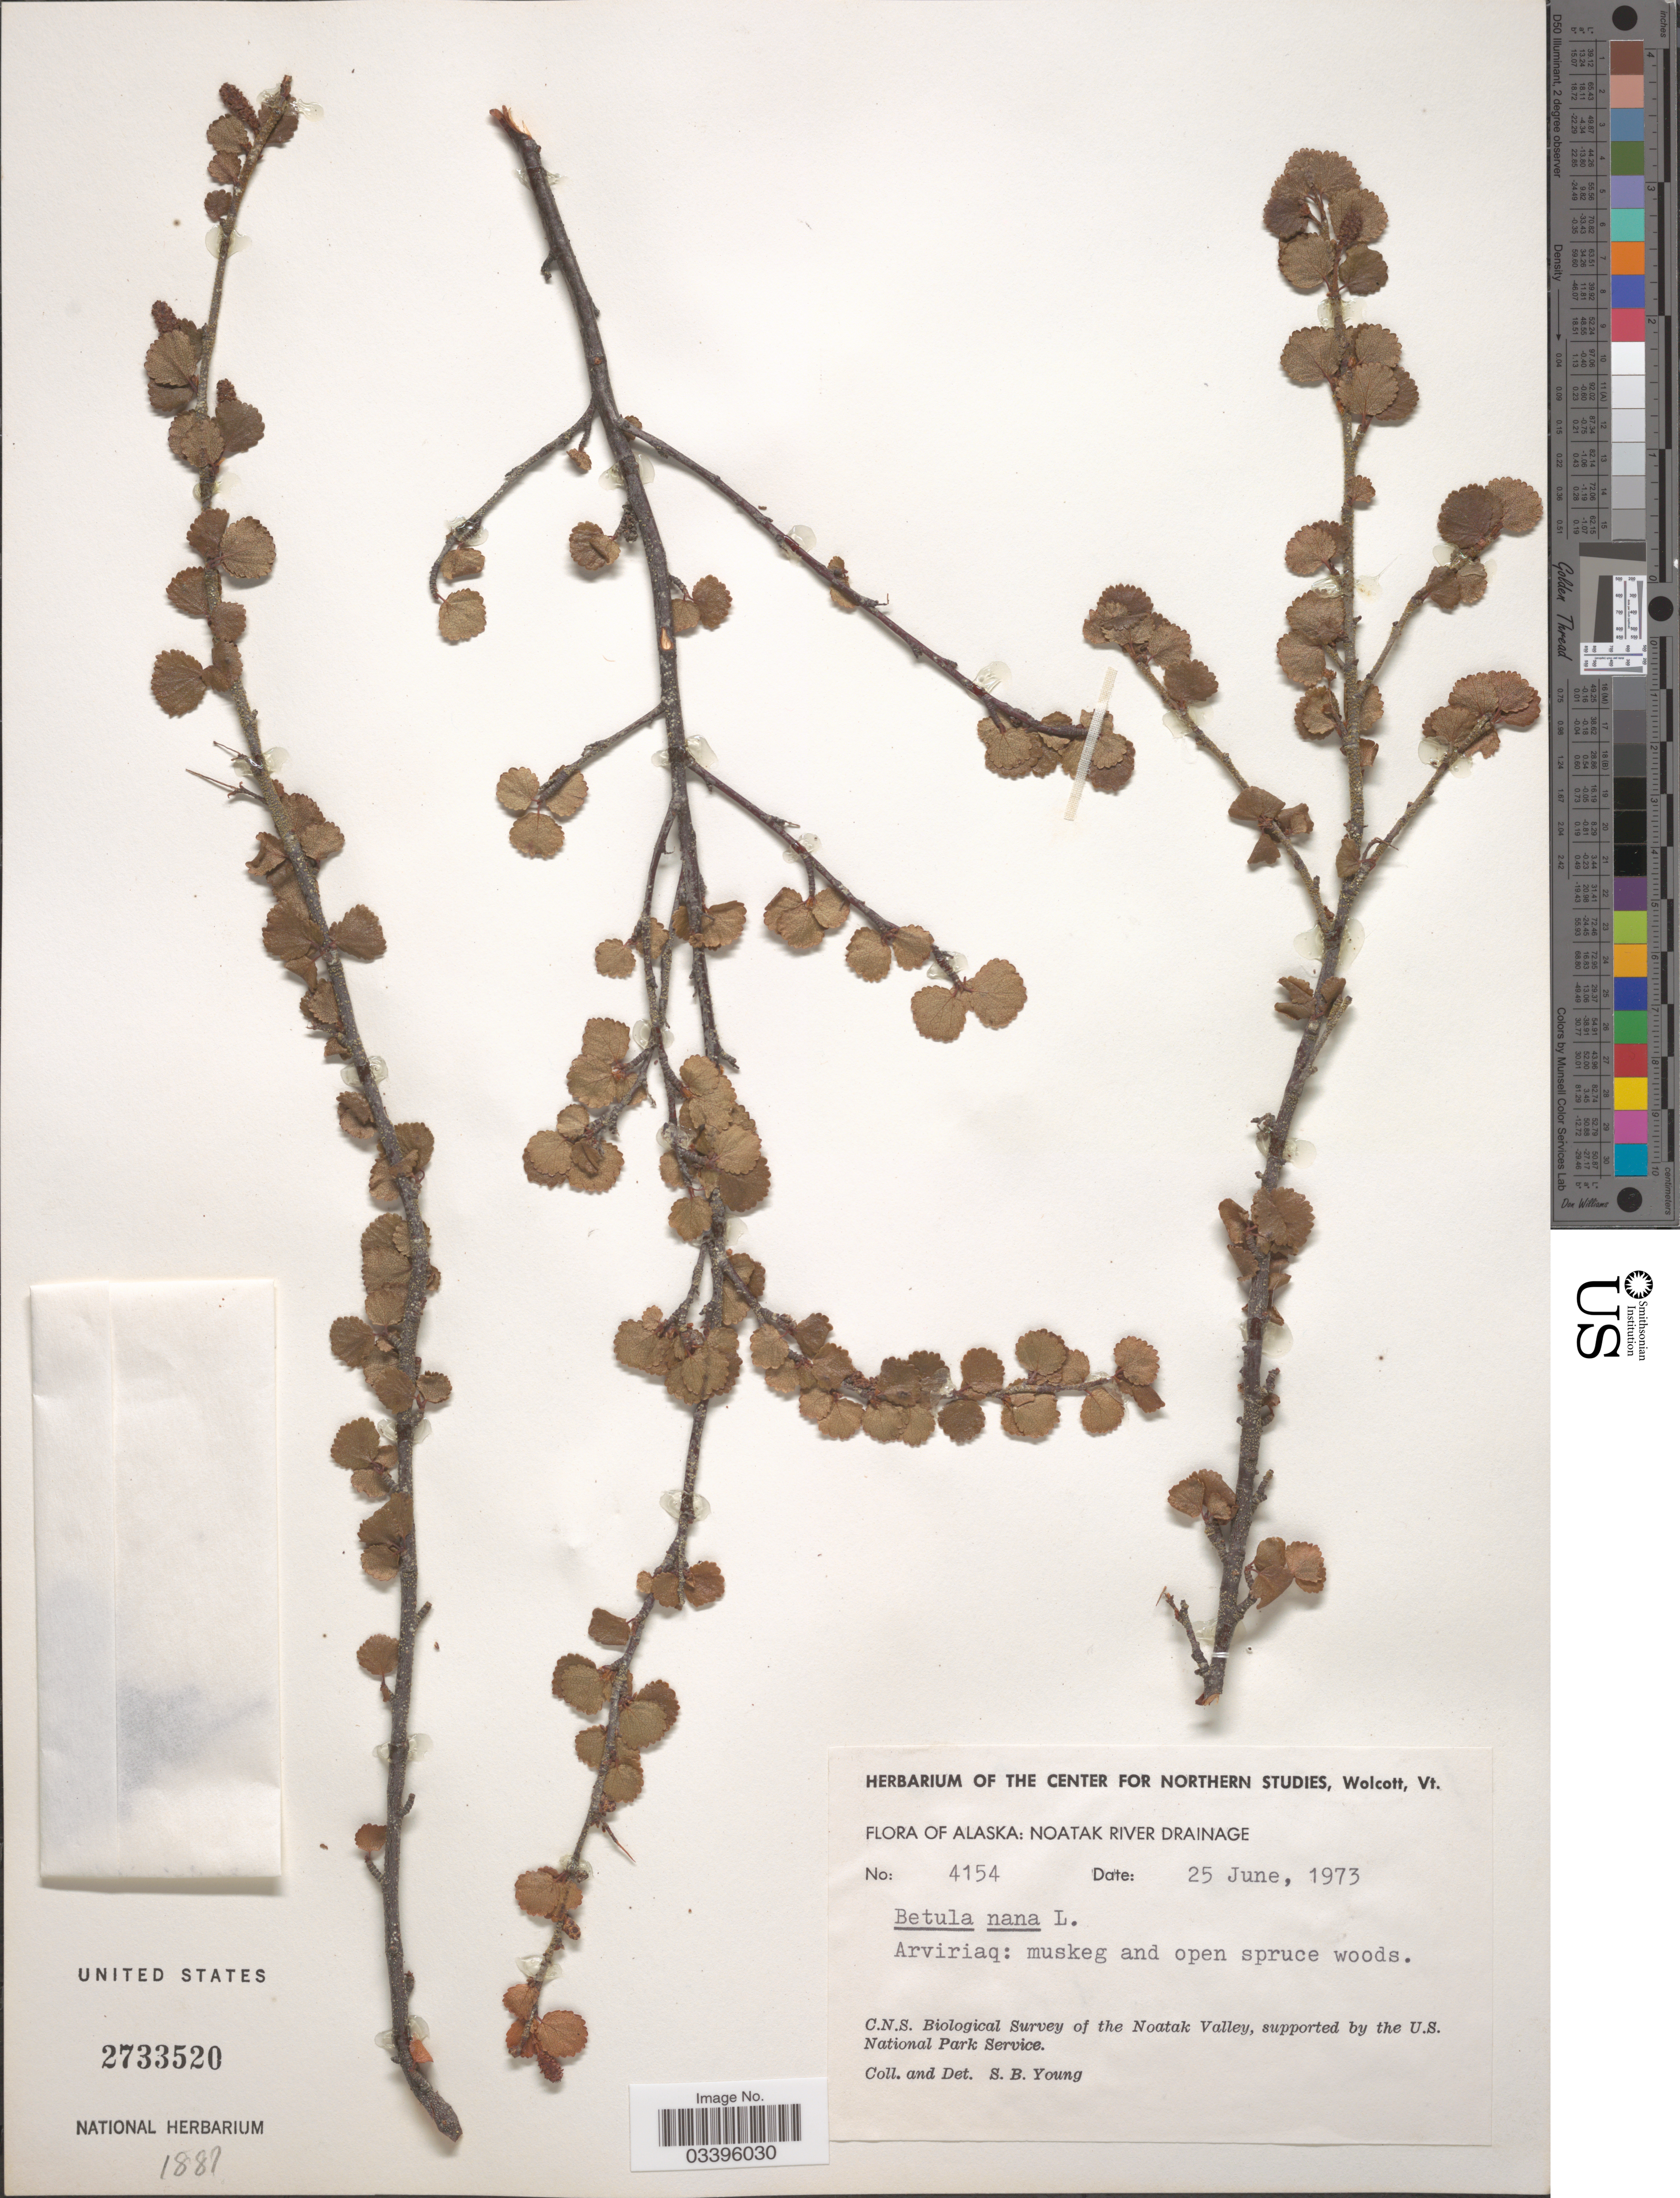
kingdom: Plantae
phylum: Tracheophyta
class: Magnoliopsida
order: Fagales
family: Betulaceae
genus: Betula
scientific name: Betula nana subsp. exilis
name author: L.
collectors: S. Young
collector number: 4154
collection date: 1973-06-25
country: United States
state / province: Alaska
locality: Noatak River Drainage. Arviriaq: muskeg and open spruce woods. Noatak Valley.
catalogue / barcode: US 2733520